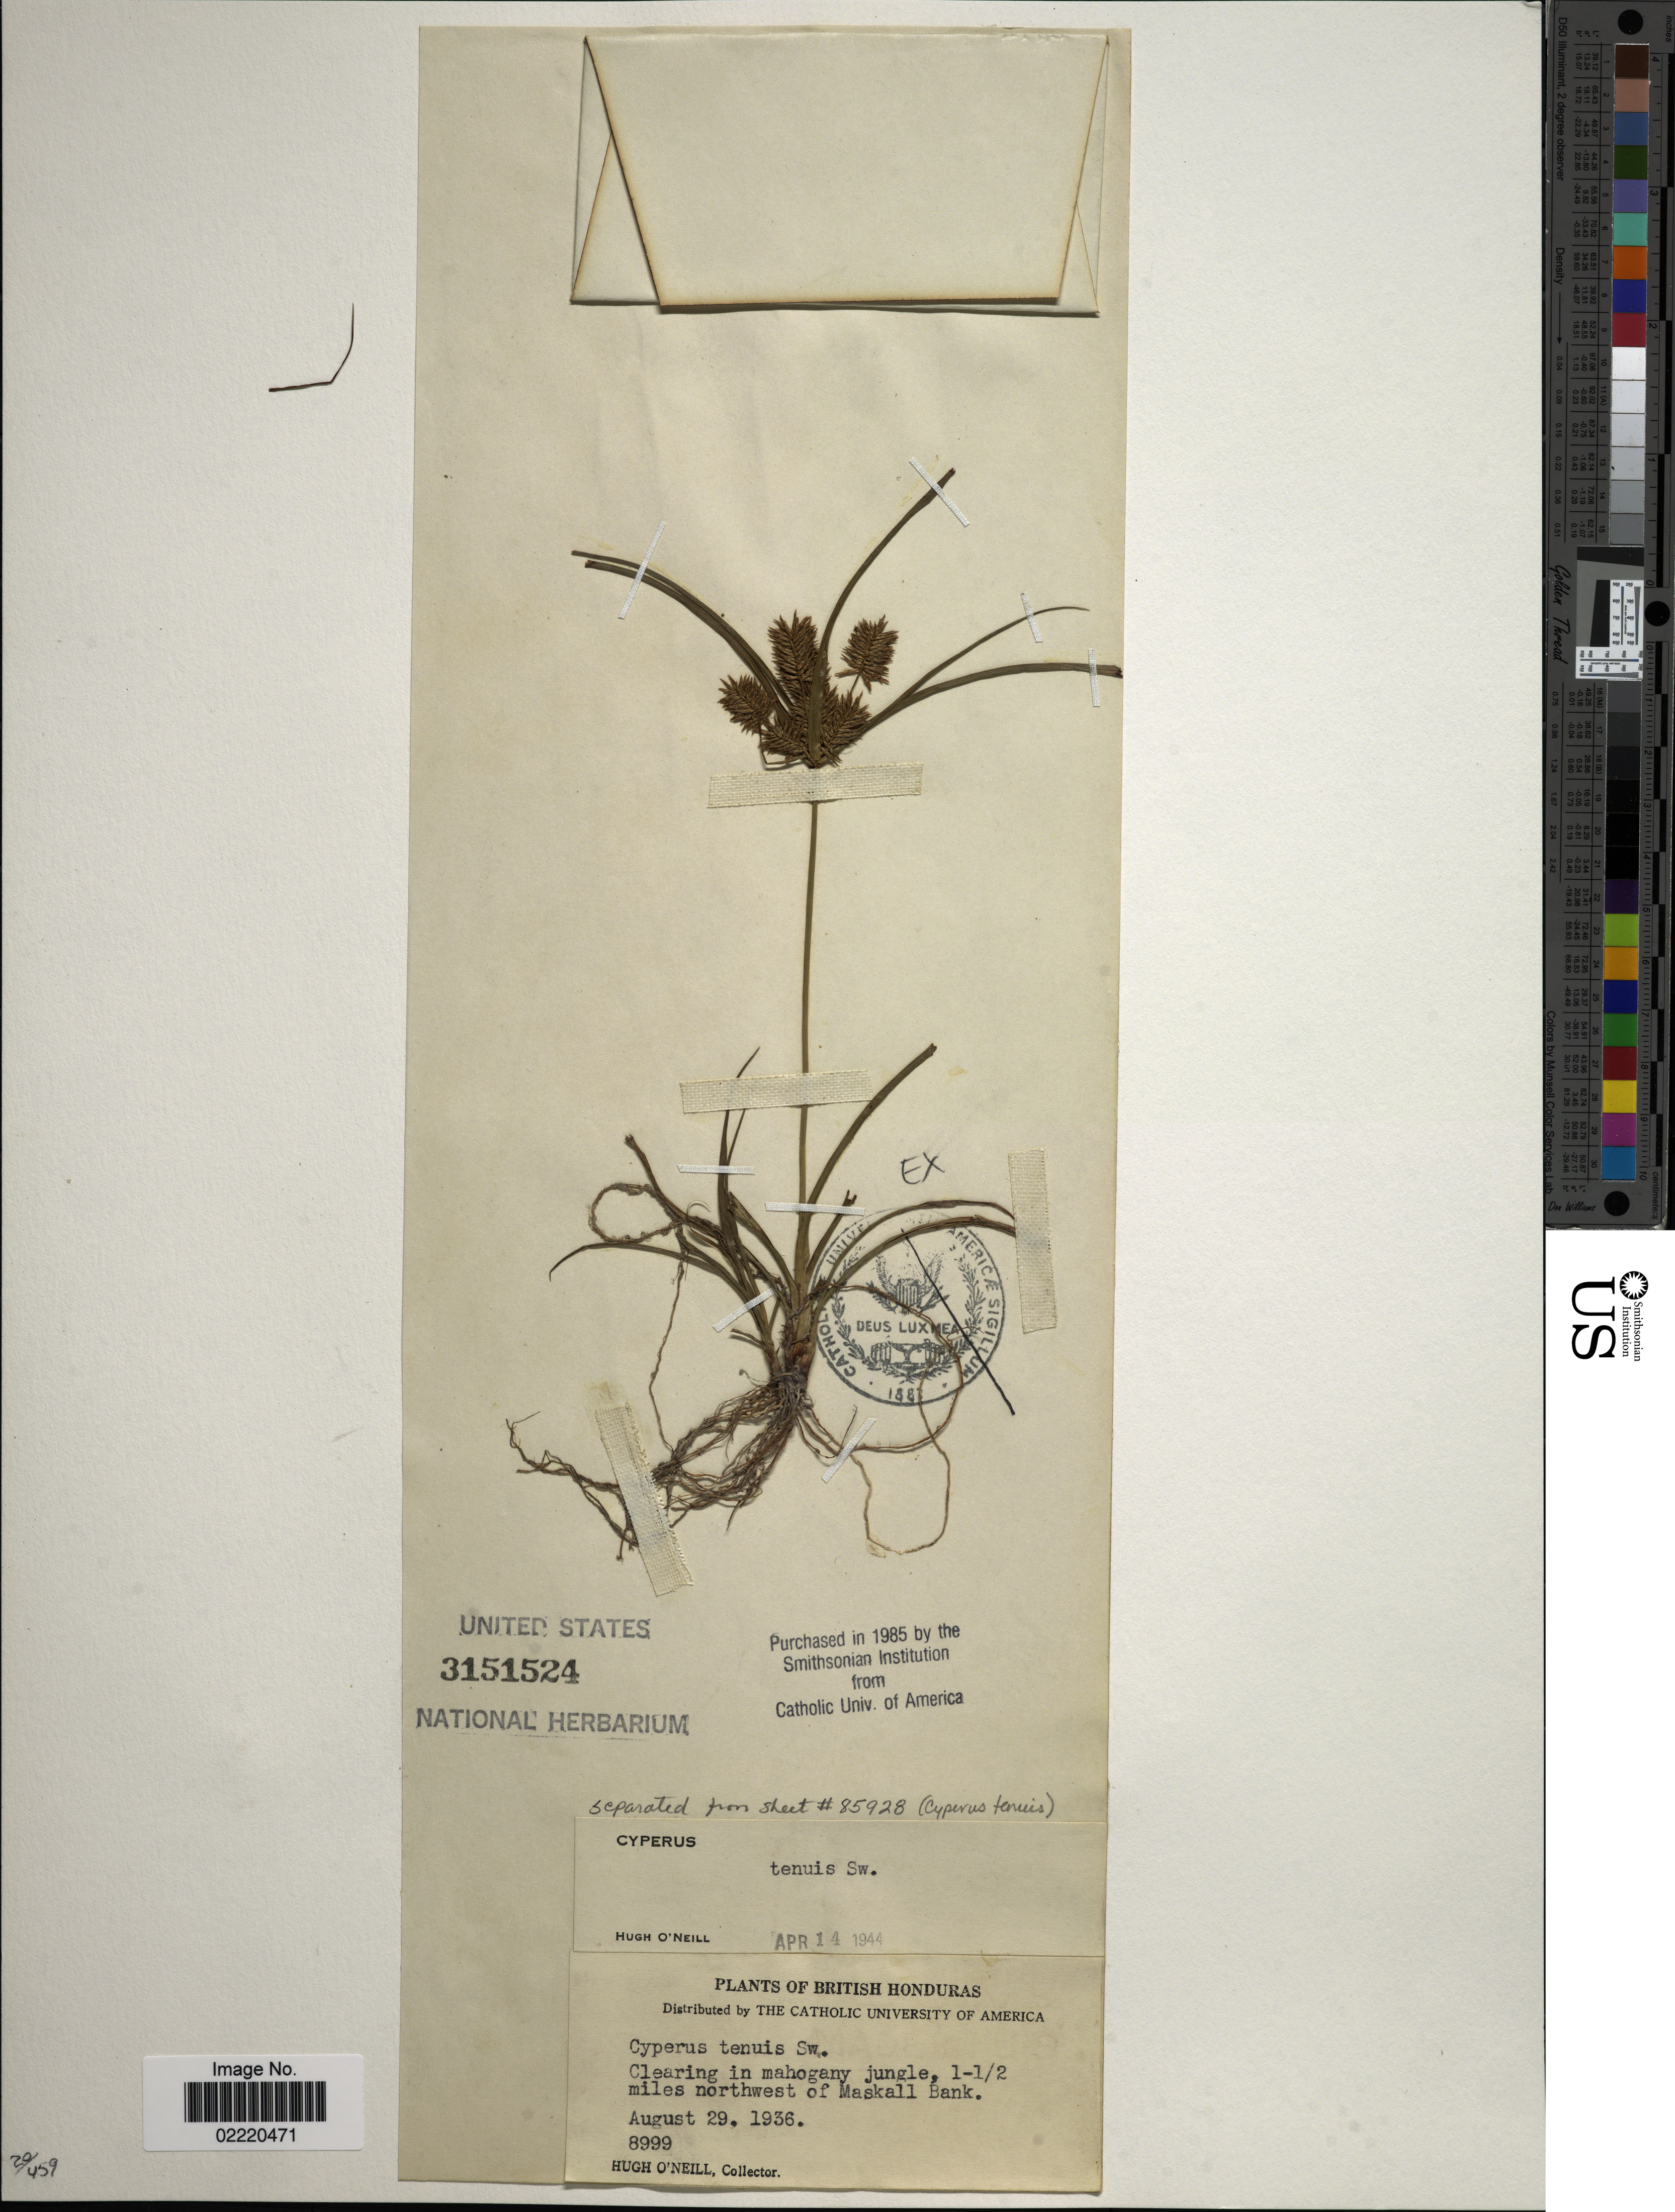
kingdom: Plantae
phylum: Tracheophyta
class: Liliopsida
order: Poales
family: Cyperaceae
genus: Cyperus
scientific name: Cyperus tenuis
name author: Sw.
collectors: H. O'Neill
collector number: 8999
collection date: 1936-08-29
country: Belize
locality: British Honduras, Clearing in mahogany jungle, 1-1/2 miles northwest of Maskall Bank.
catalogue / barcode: US 3151524